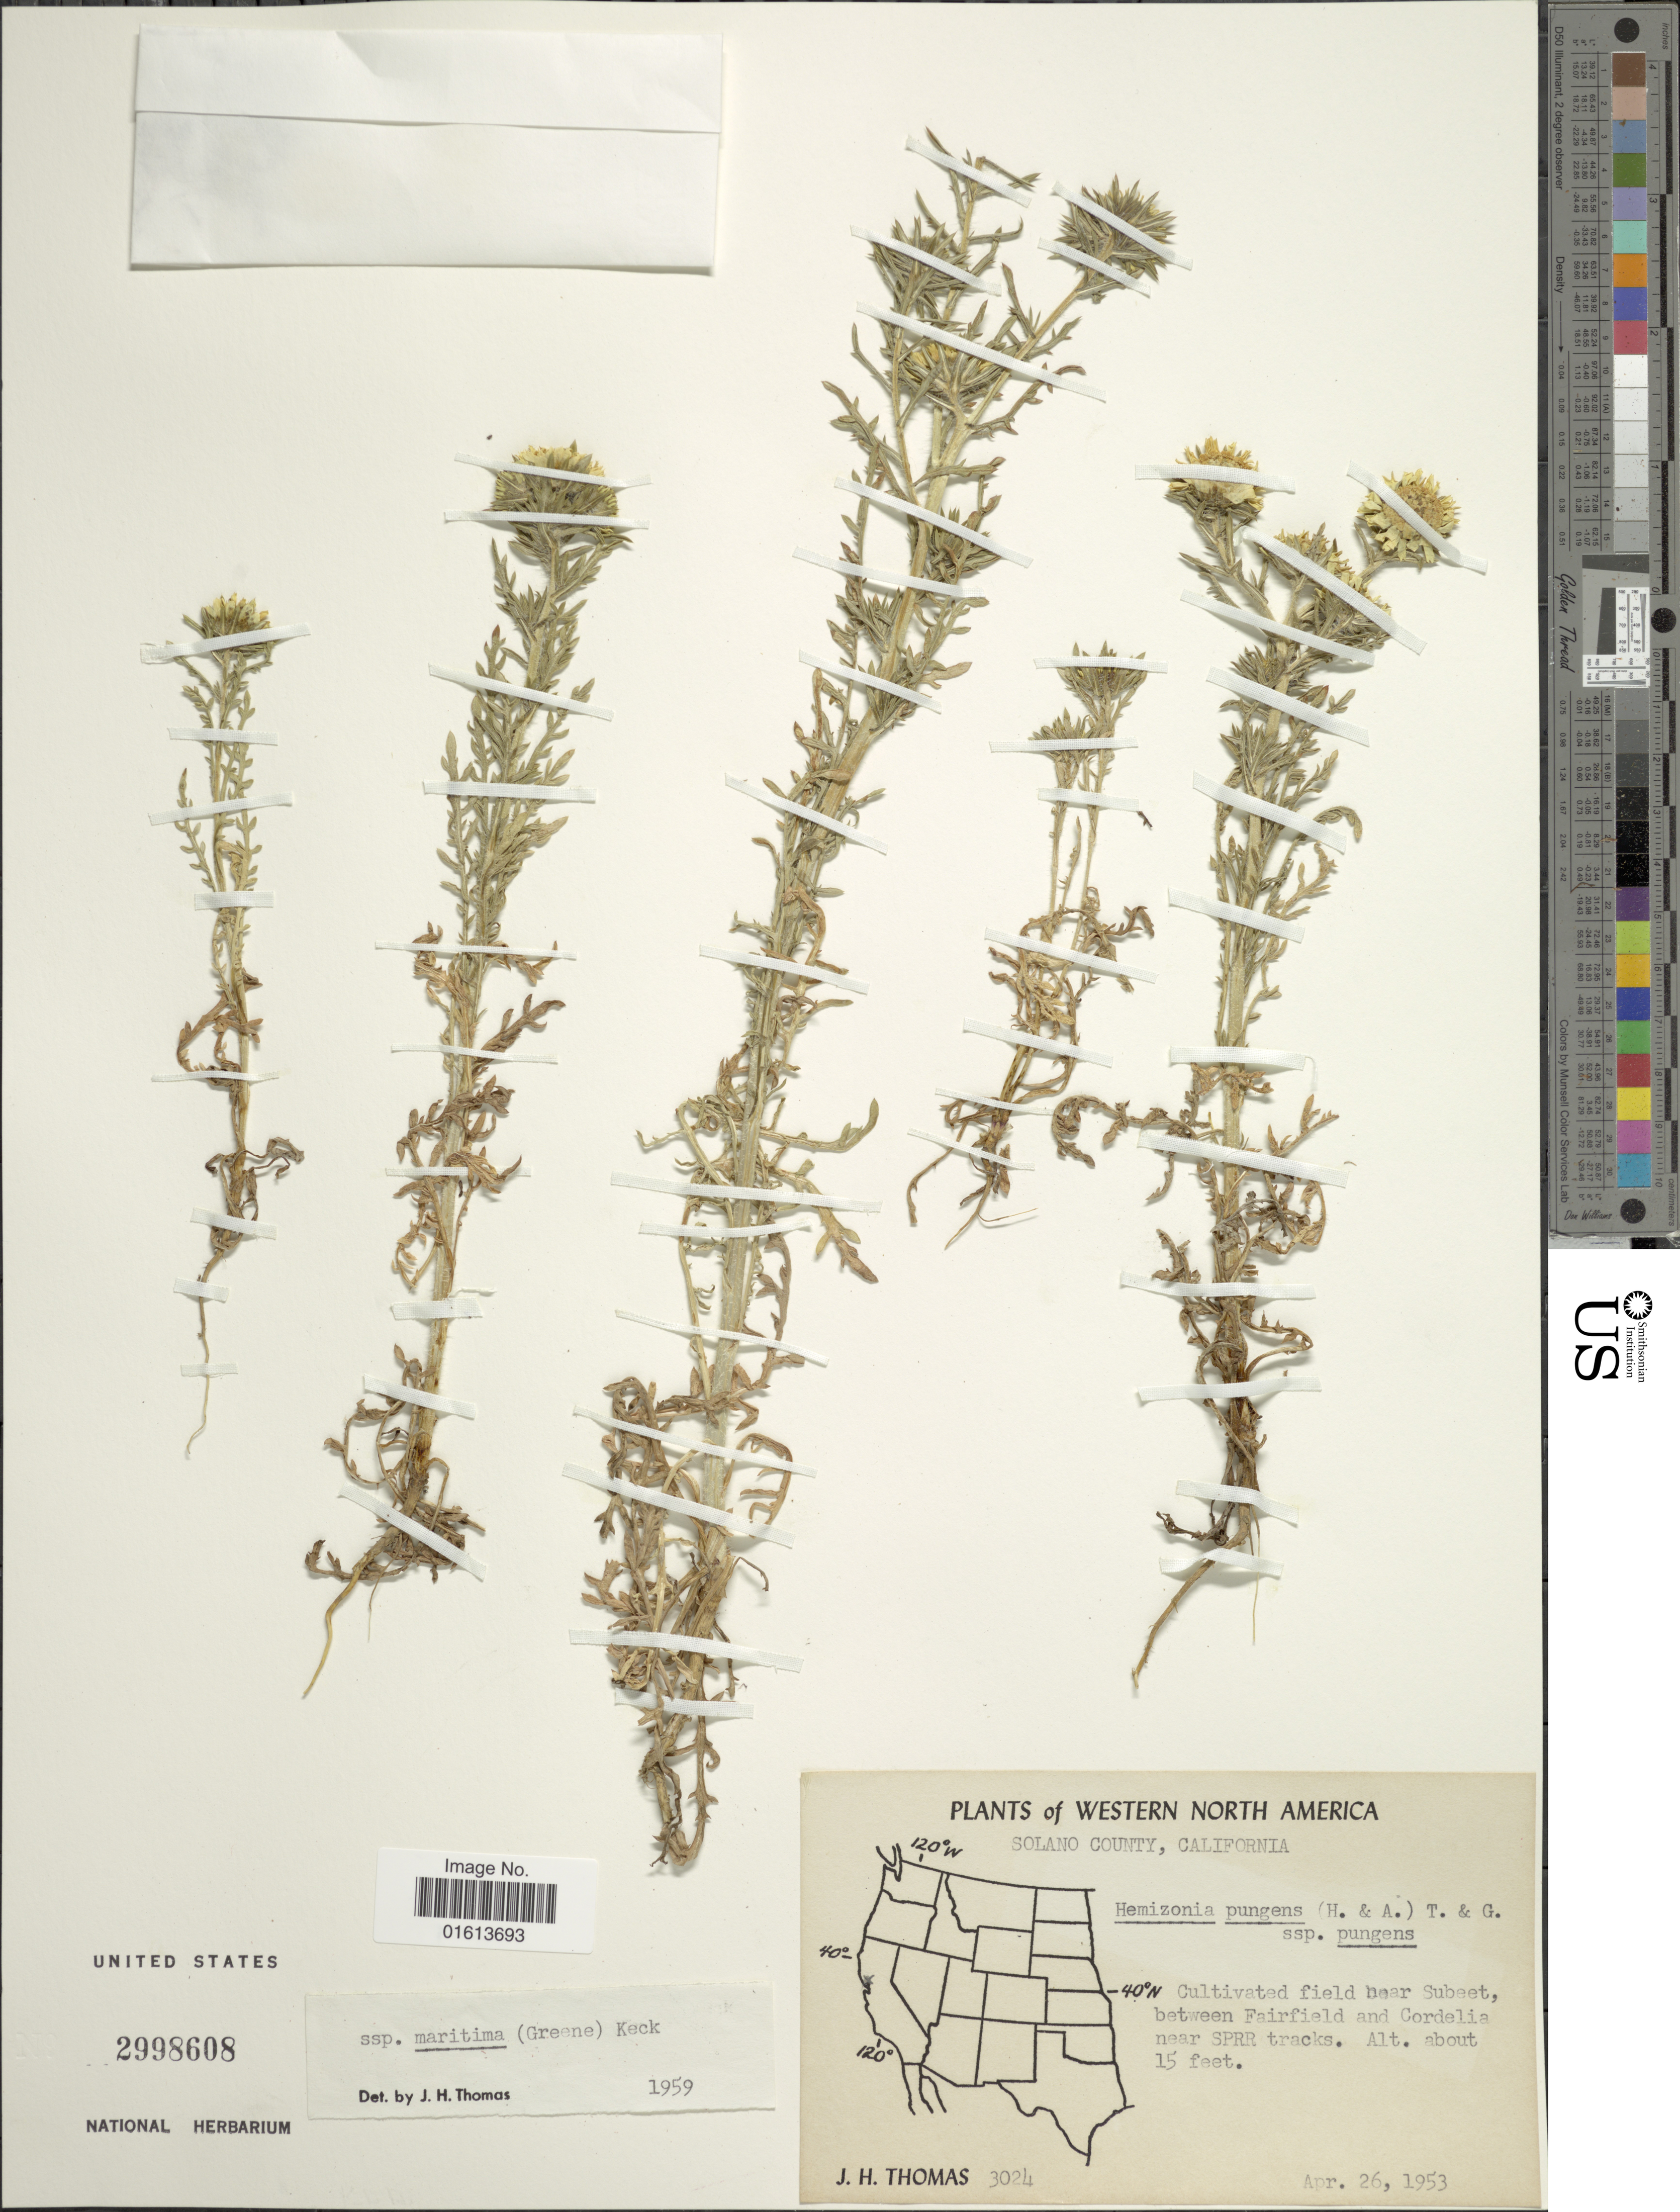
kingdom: Plantae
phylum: Tracheophyta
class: Magnoliopsida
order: Asterales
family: Asteraceae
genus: Centromadia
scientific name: Centromadia pungens subsp. pungens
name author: Hook. & Arn.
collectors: J. H. Thomas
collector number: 3024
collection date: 1953-04-26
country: United States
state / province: California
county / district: Solano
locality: Western North America. Solano County, California. near Subeet, between Fairfield and Cordelia near SPRR tracks.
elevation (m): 5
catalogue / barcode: US 2998608